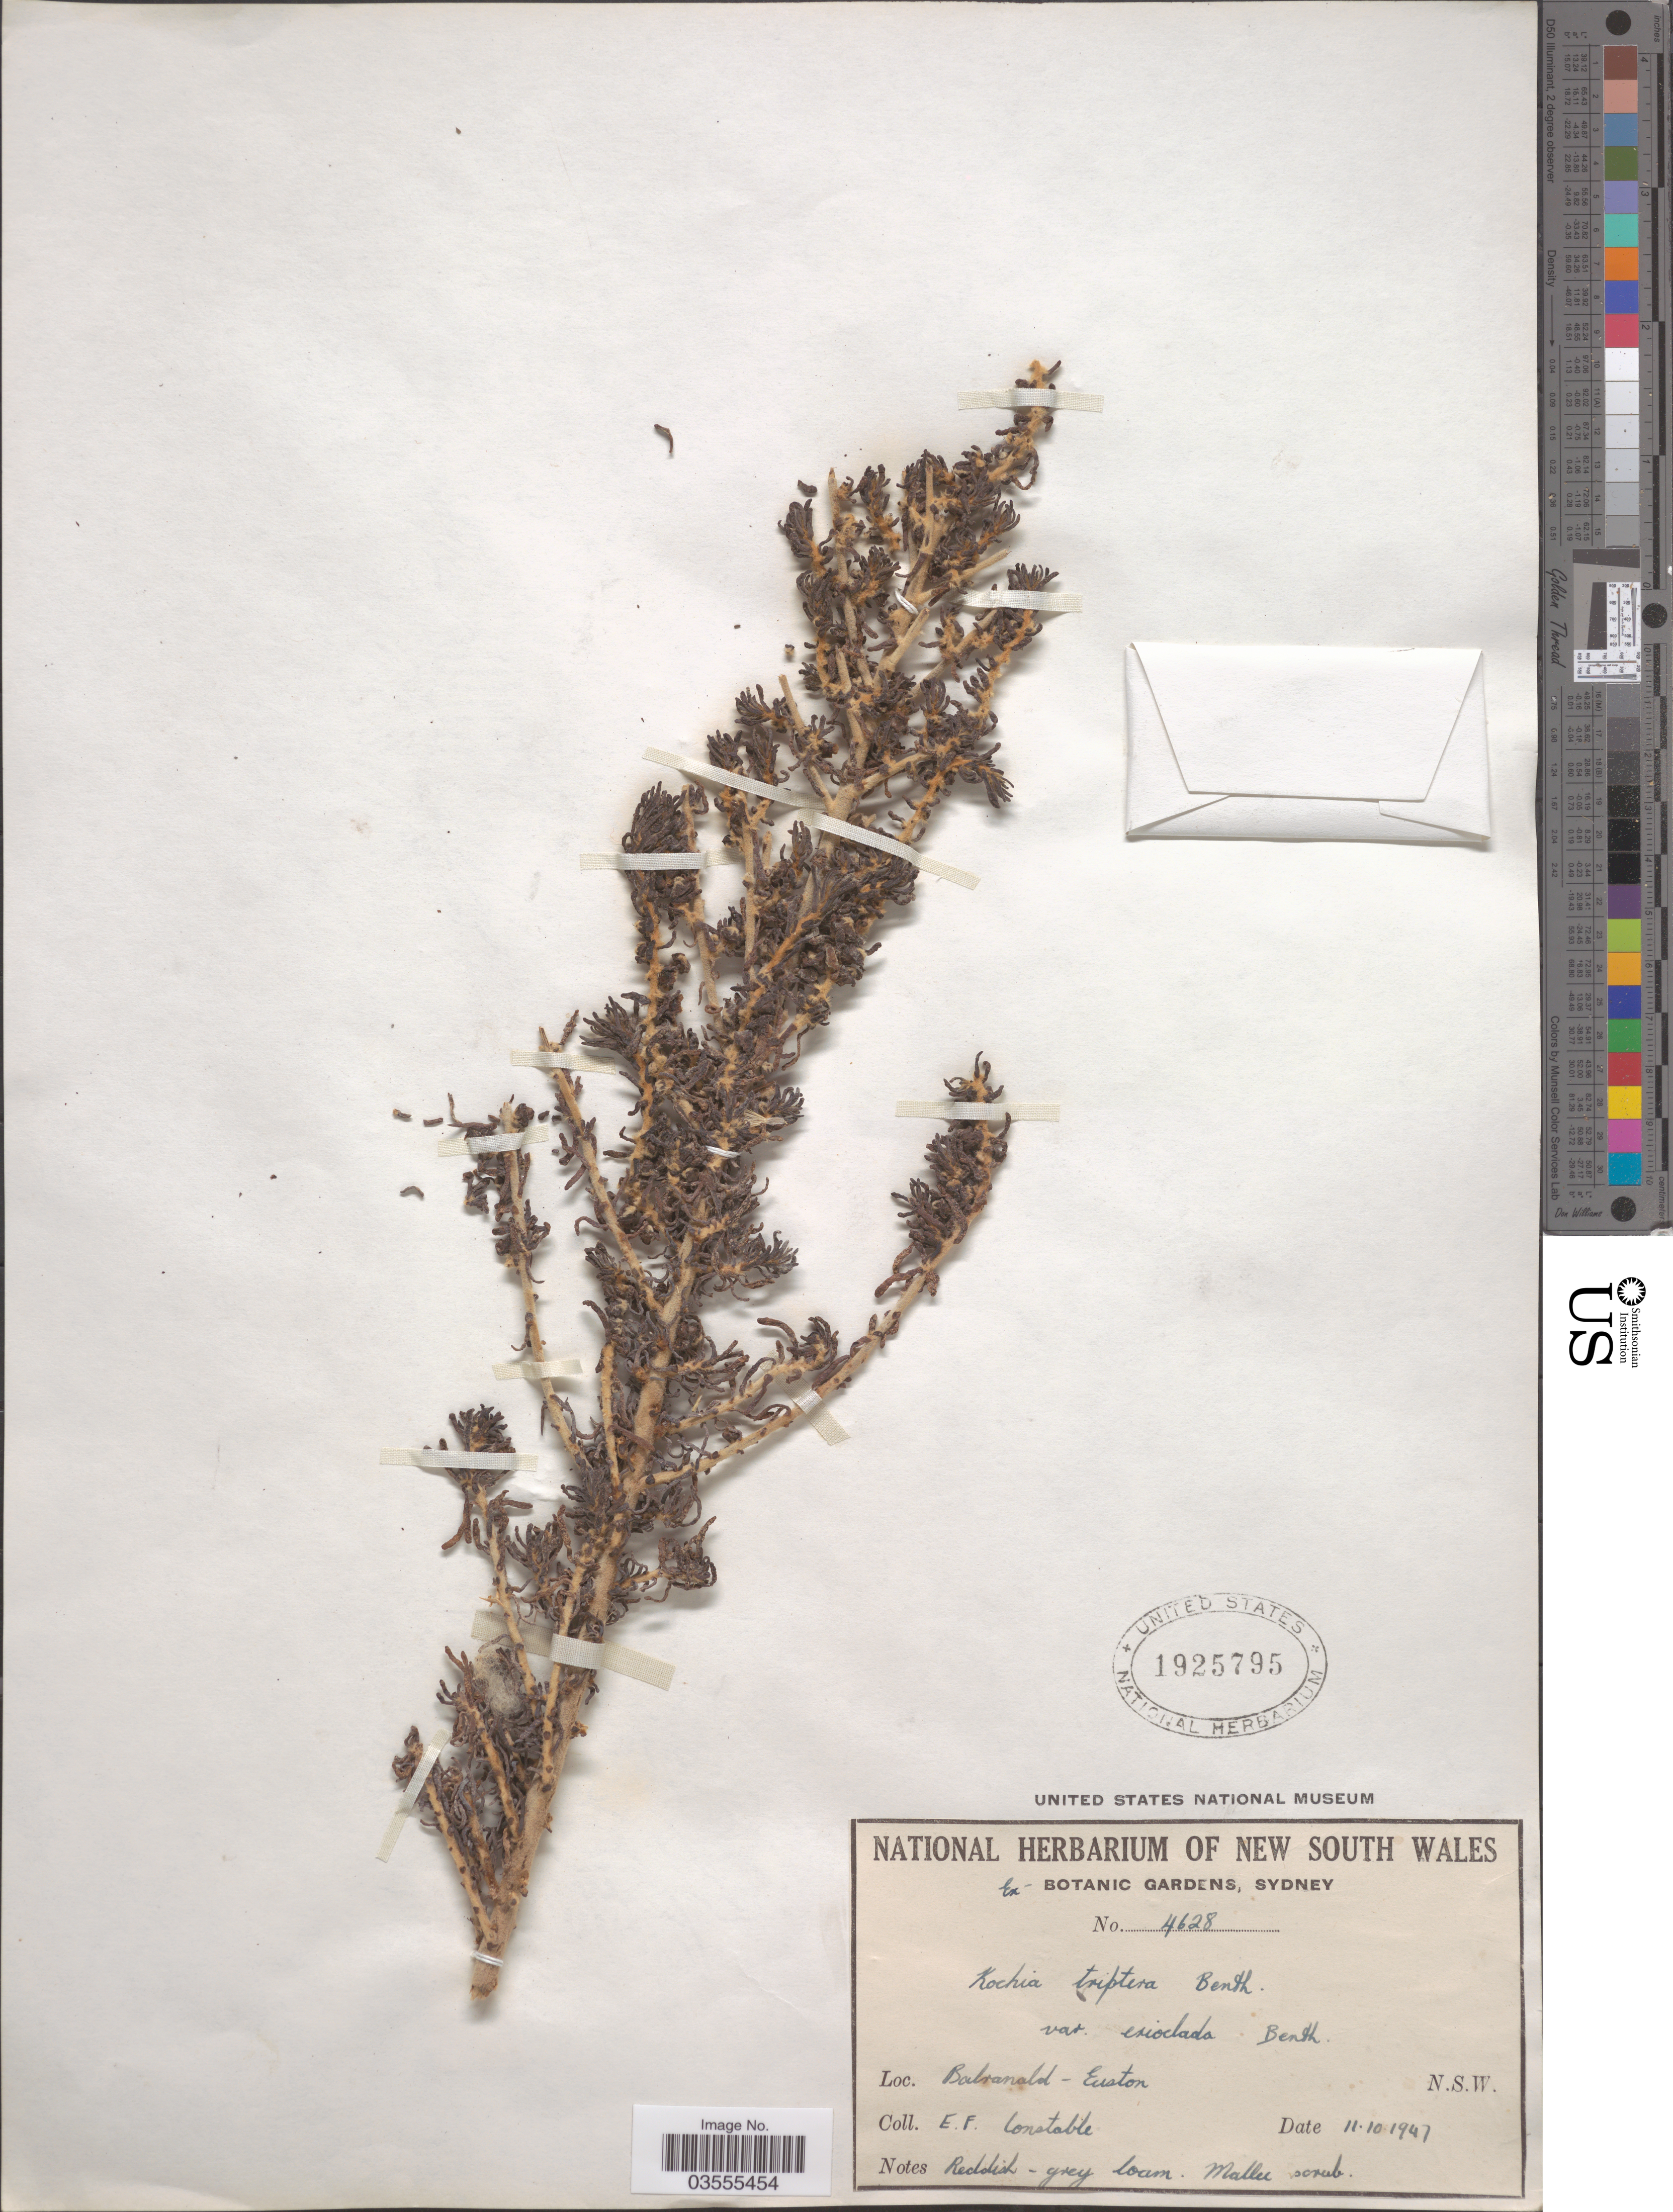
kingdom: Plantae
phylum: Tracheophyta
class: Magnoliopsida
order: Caryophyllales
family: Amaranthaceae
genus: Maireana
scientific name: Maireana pentatropis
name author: (Tate) Paul G. Wilson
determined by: Wilson, Paul G.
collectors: E. F. Constable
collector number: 4628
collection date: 1947-10-11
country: Australia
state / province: New South Wales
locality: Balranald-Euston.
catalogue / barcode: US 1925795